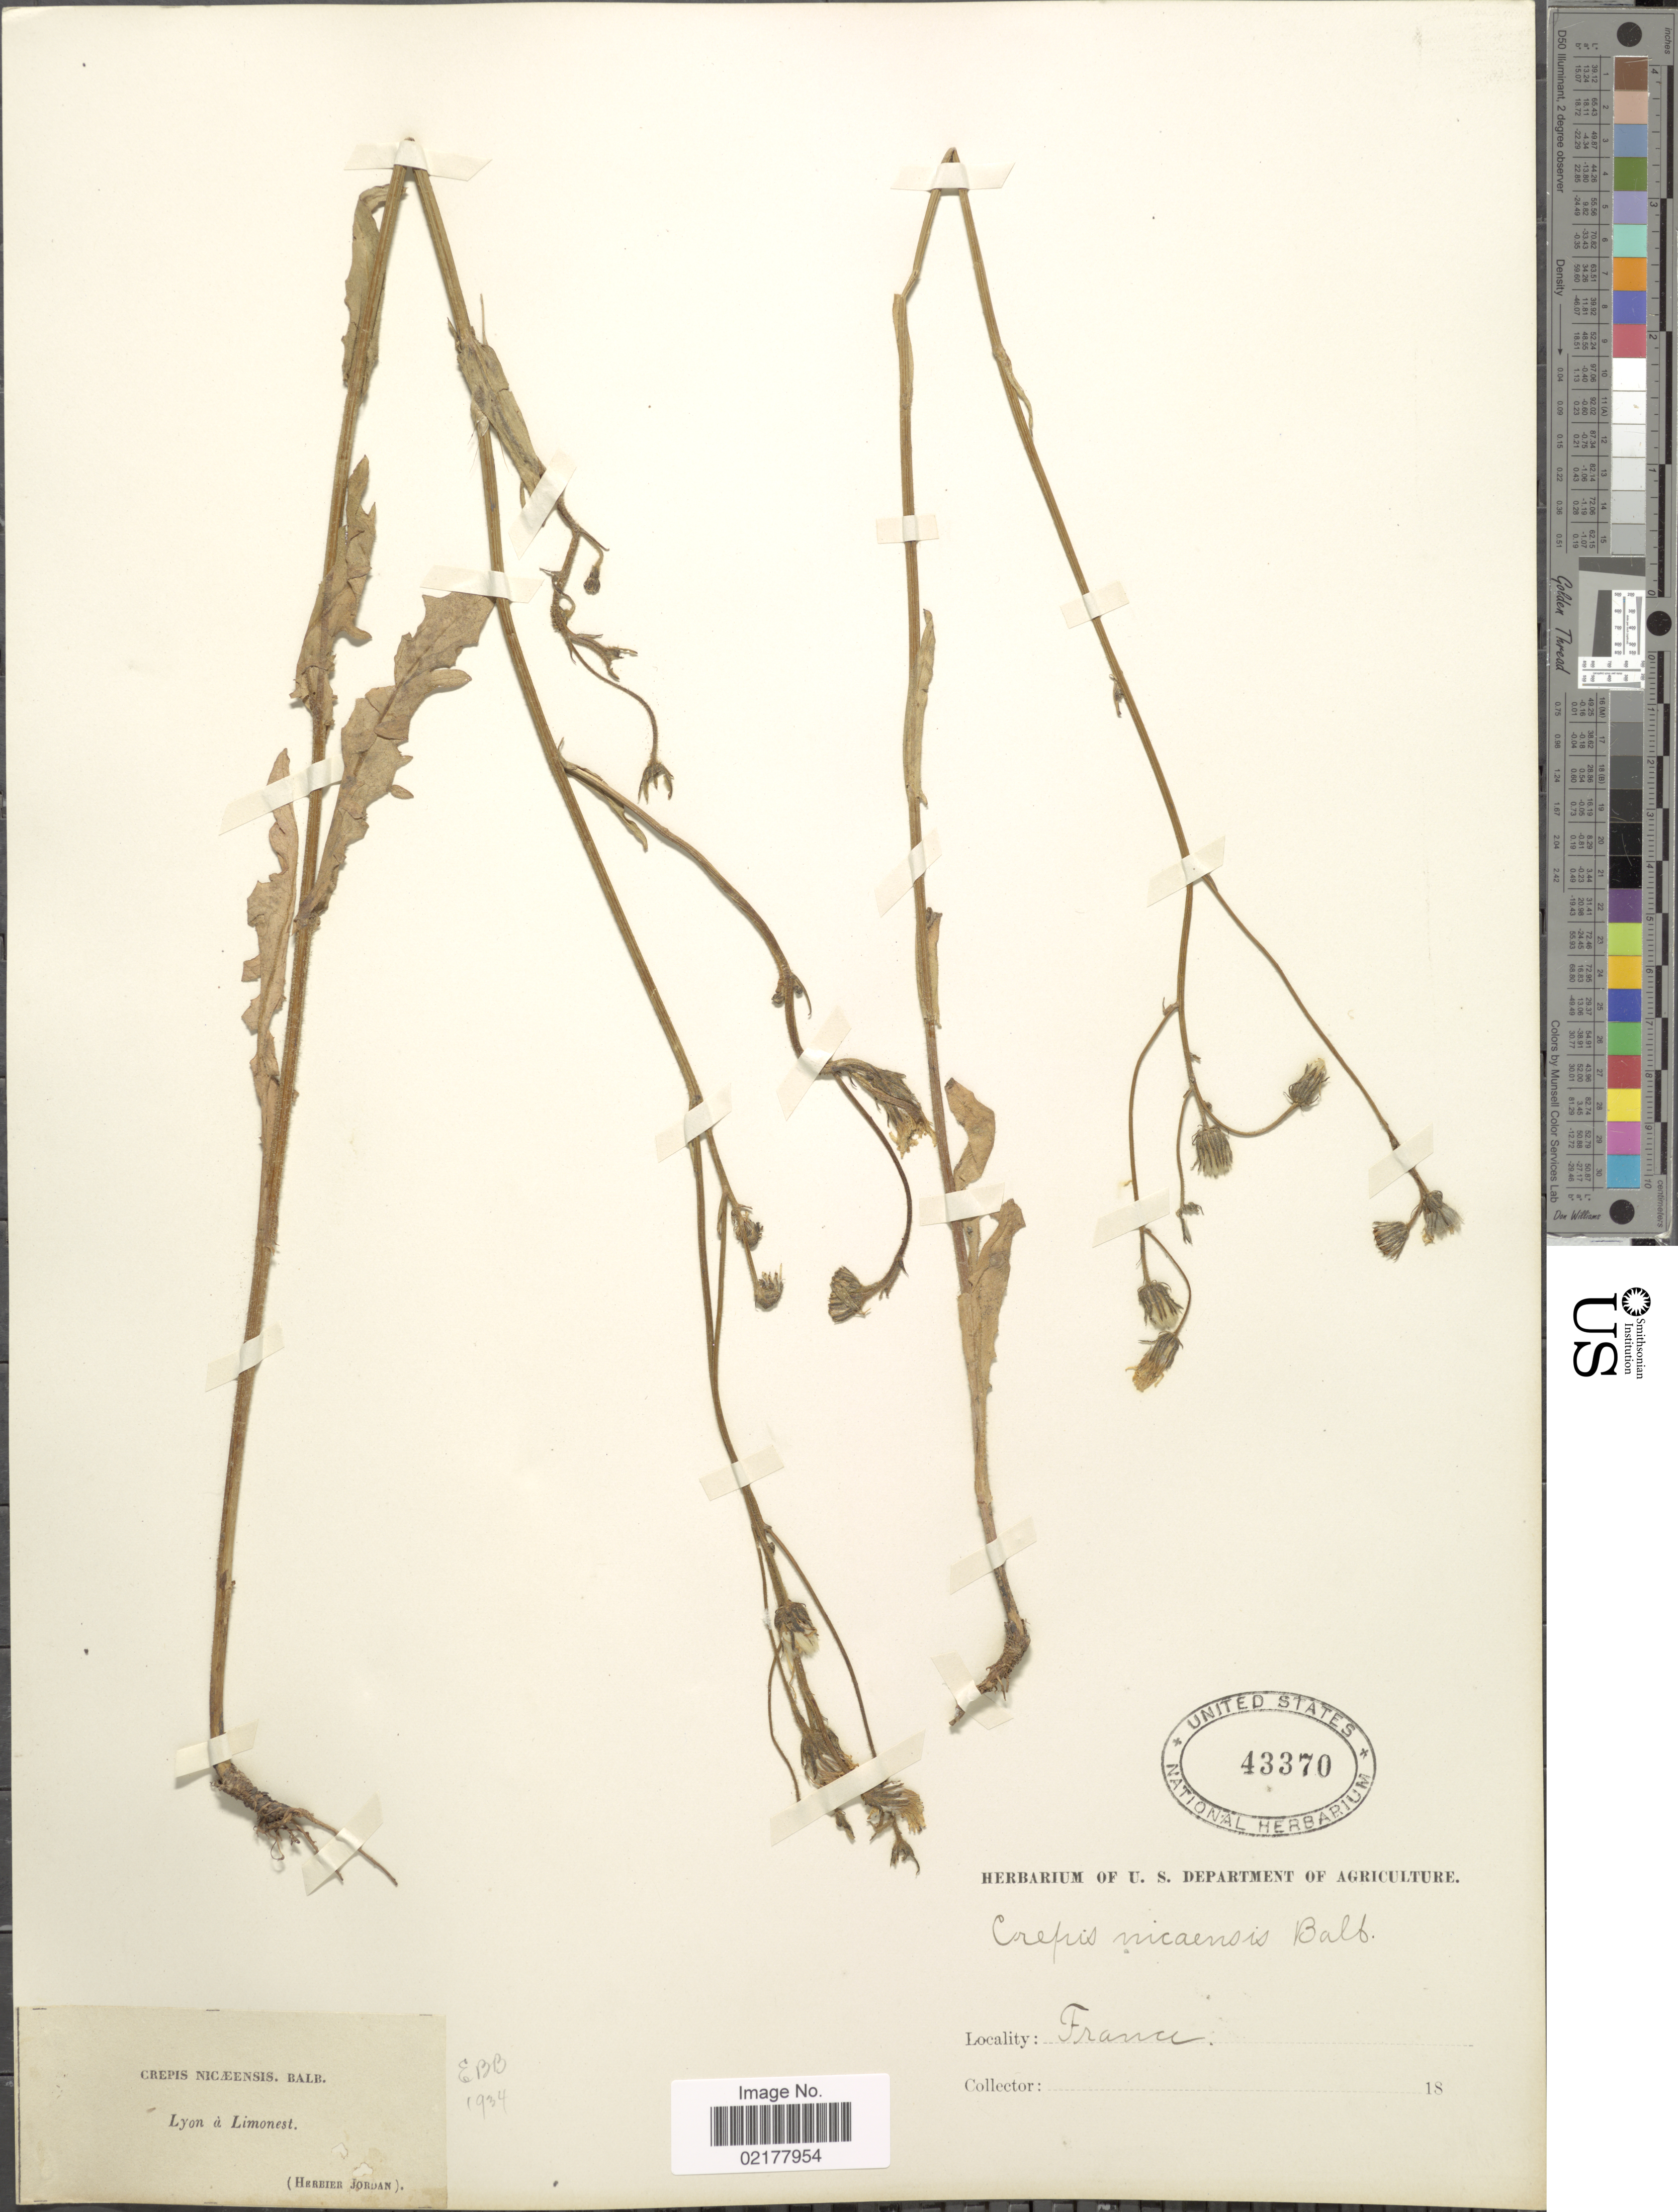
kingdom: Plantae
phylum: Tracheophyta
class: Magnoliopsida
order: Asterales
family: Asteraceae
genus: Crepis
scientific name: Crepis nicaeensis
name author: Balb.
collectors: ex herb. Jordan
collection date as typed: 18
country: France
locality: Lyon à Limonest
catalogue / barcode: US 43370